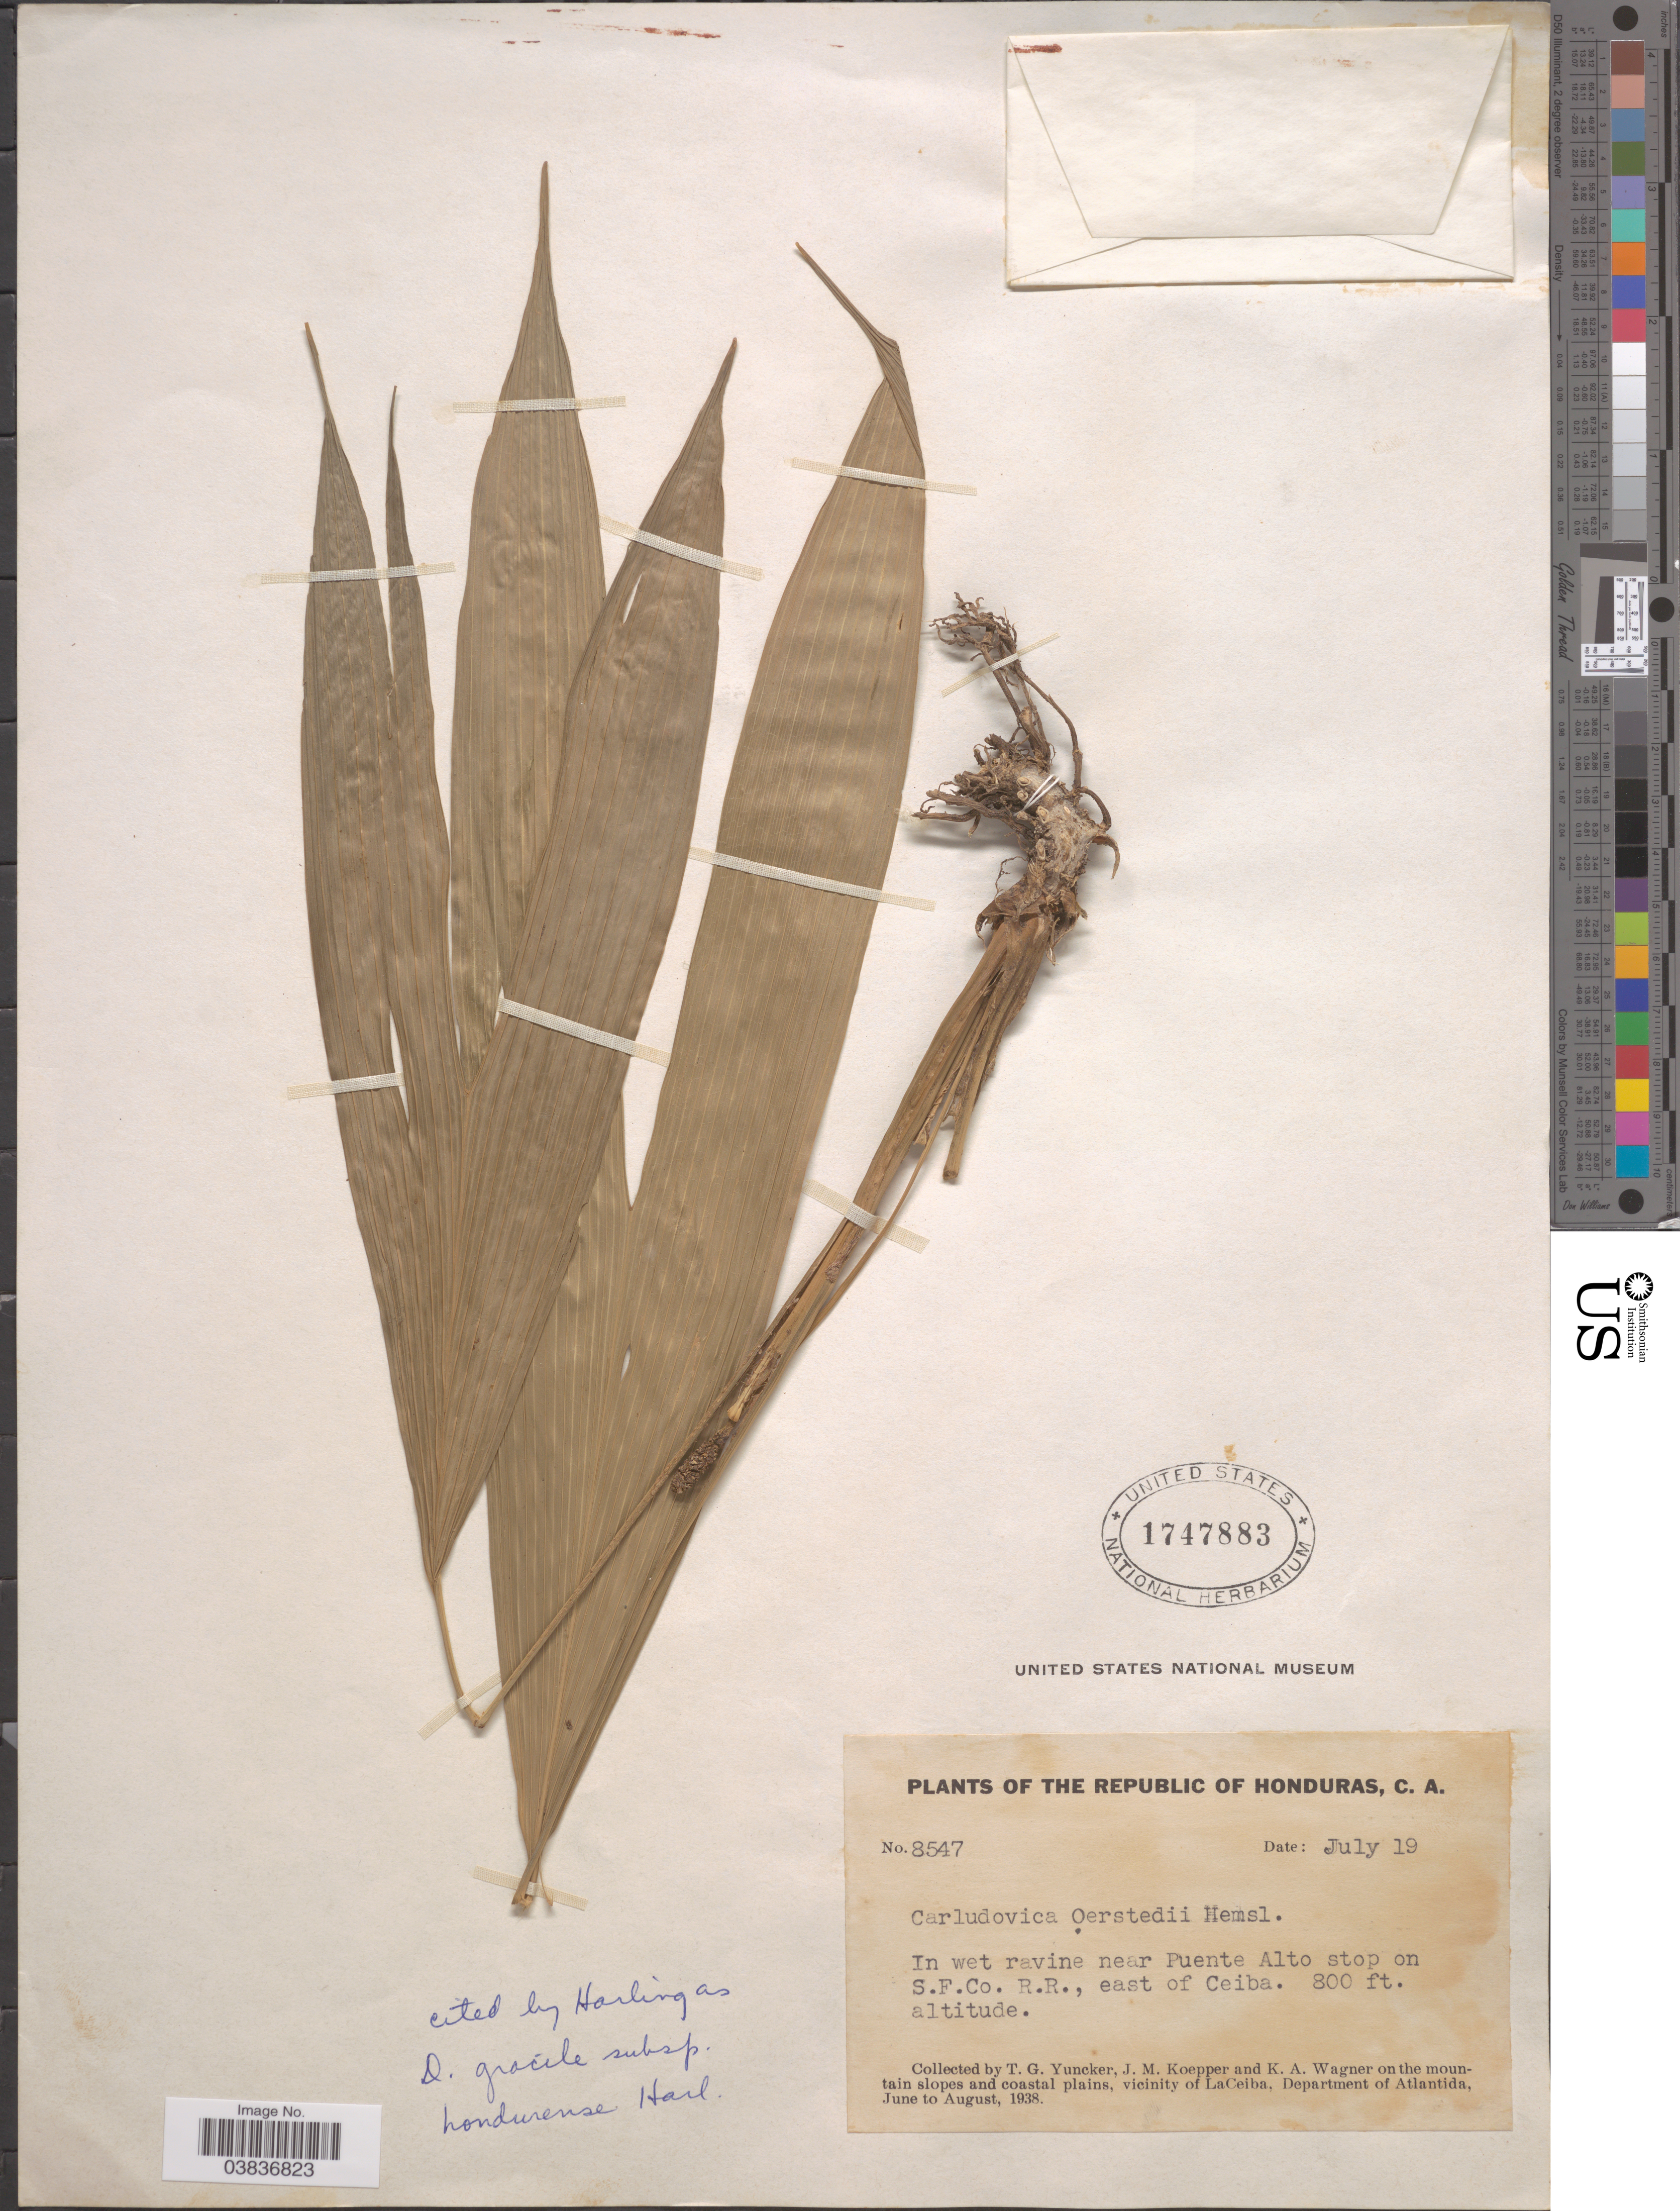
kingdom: Plantae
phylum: Tracheophyta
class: Liliopsida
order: Pandanales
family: Cyclanthaceae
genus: Dicranopygium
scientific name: Dicranopygium gracile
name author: (Liebm. ex Matuda) Harling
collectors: T. G. Yuncker, J. M. Koepper & K. A. Wagner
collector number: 8547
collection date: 1938-07-19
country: Honduras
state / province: Atlantida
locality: The Republic of Honduras. Near Puente Alto stop on S.F.Co. R.R., east of Ceiba. On the mountain slopes and coastal plains, vicinity of LaCeiba, Department of Atlantida.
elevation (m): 244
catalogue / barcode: US 1747883